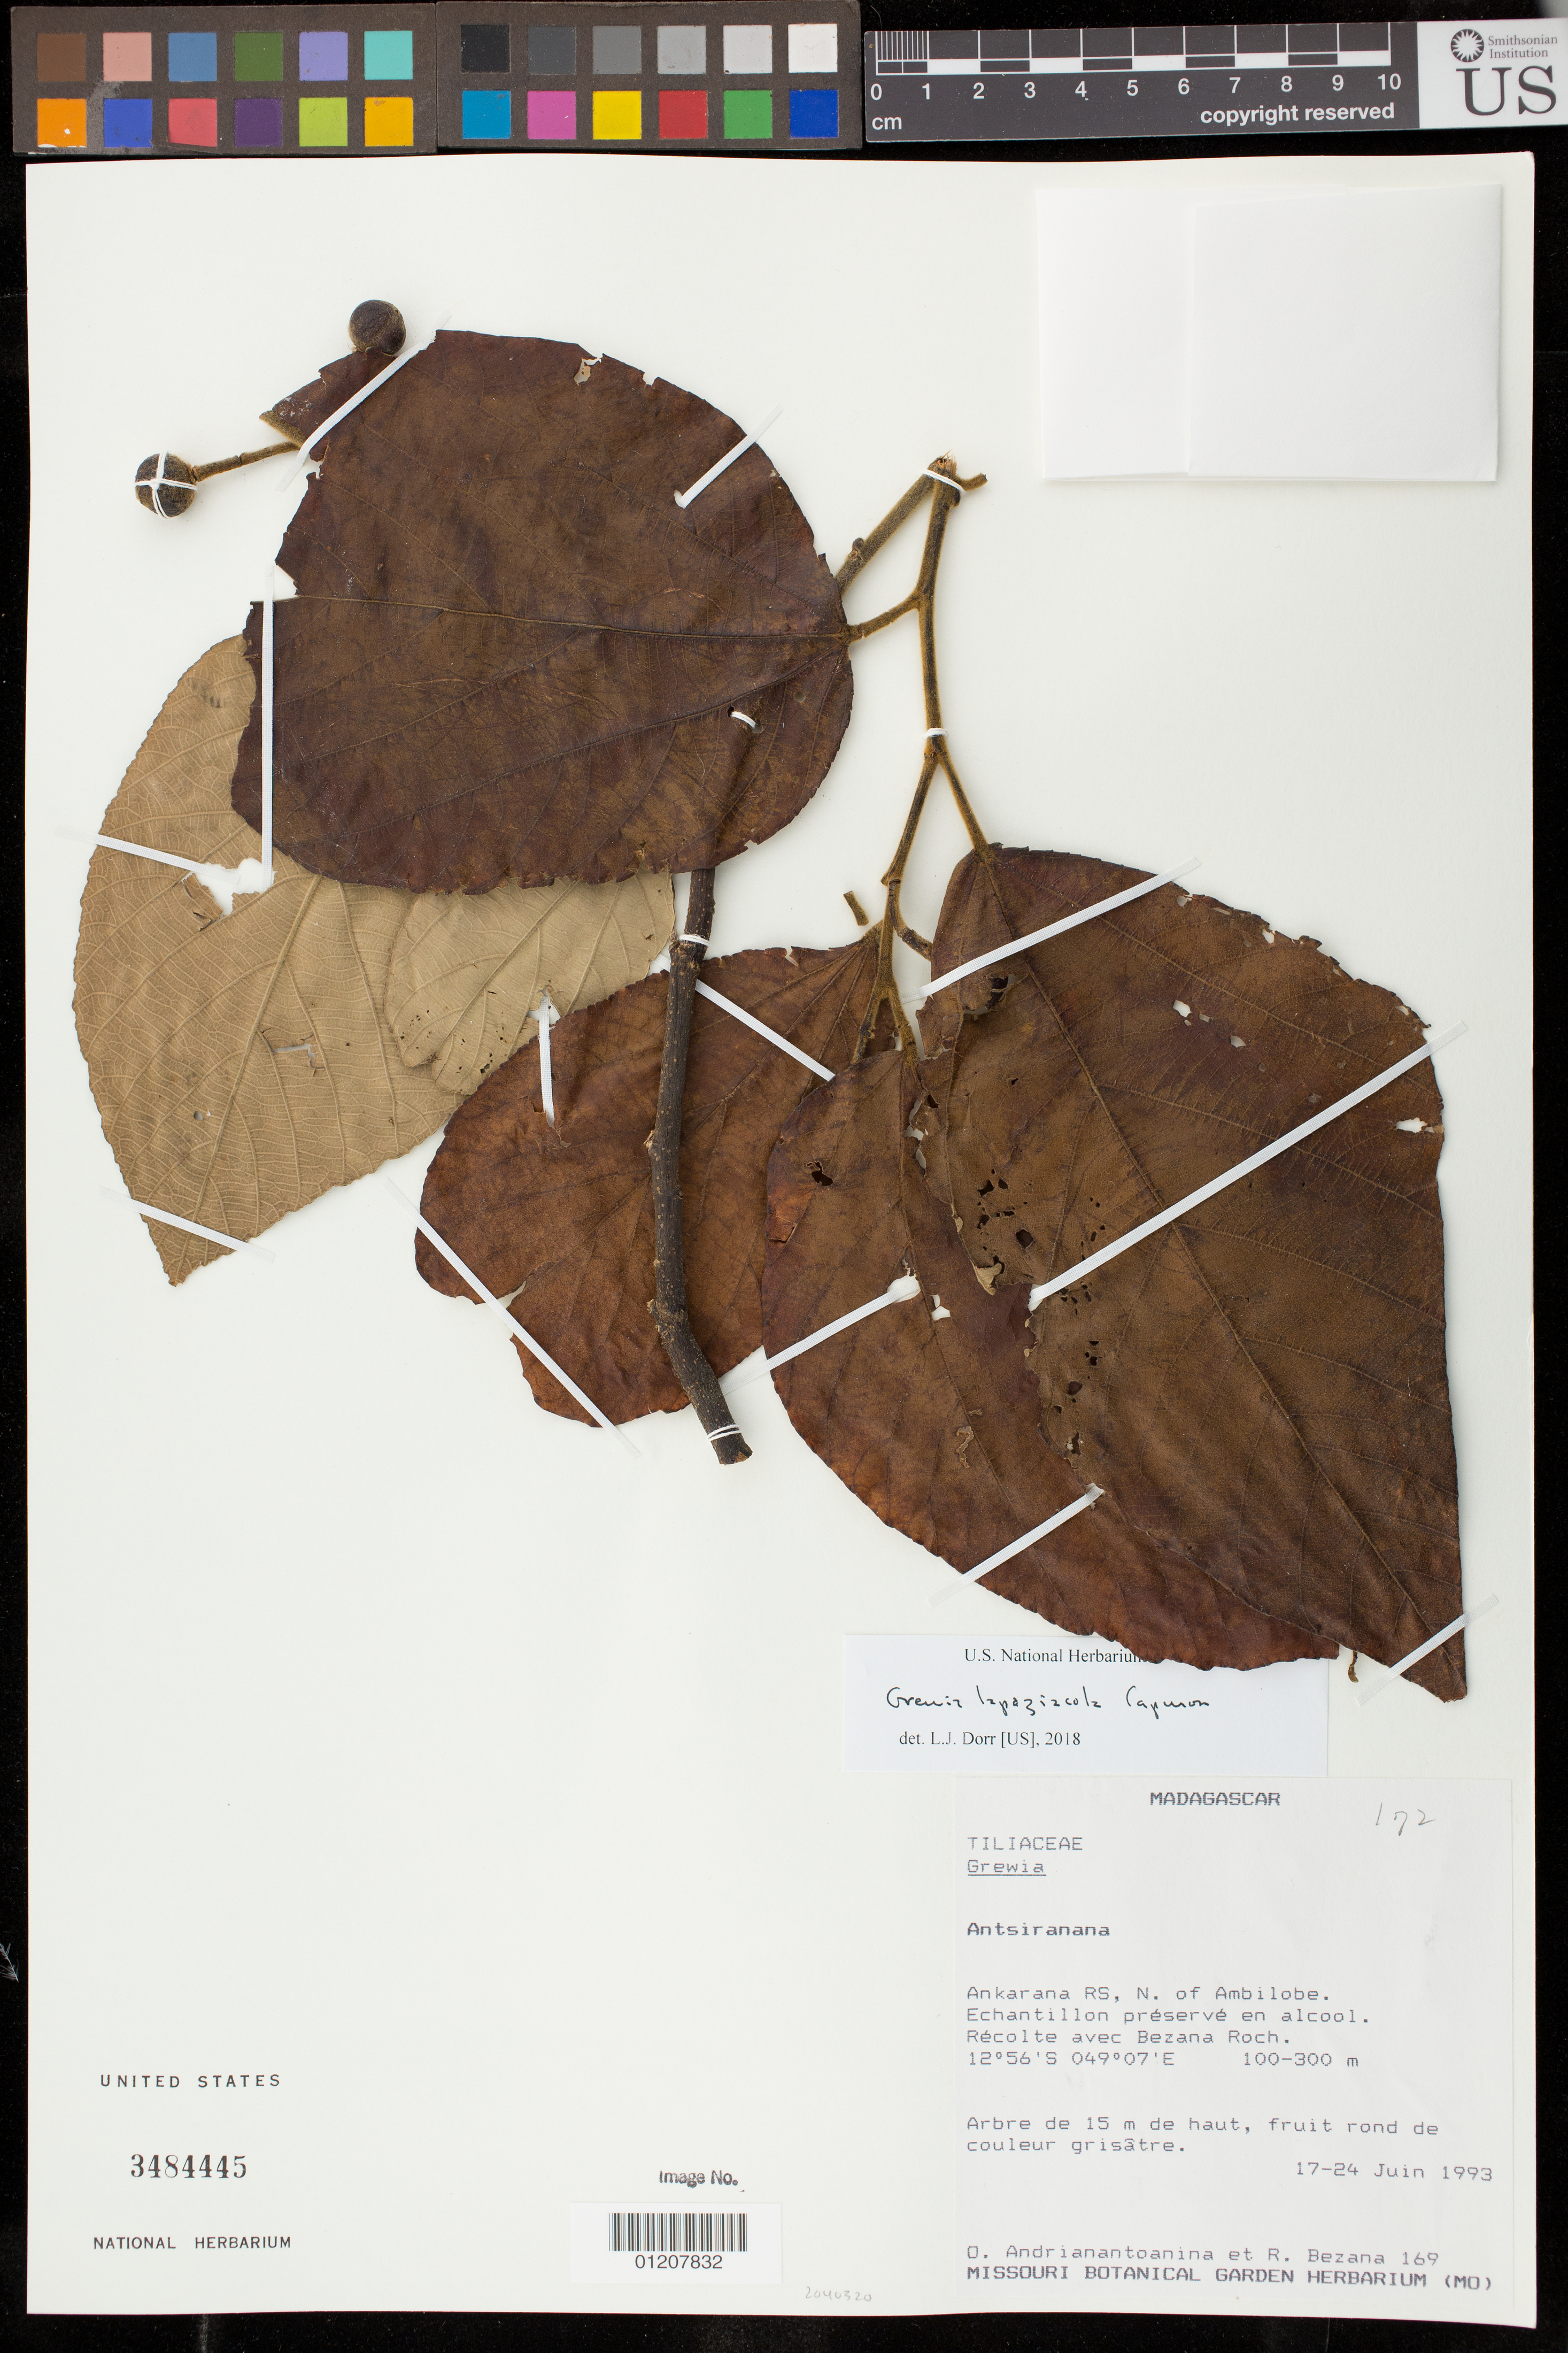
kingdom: Plantae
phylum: Tracheophyta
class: Magnoliopsida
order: Malvales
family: Malvaceae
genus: Grewia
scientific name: Grewia lapiazicola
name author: Capuron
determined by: Dorr, L. J., (BOT), Smithsonian Institution - National Museum of Natural History (UNITED STATES)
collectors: O. Andrianantoanina & R. Bezana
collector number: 169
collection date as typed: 17 Jun 1993 to 24 Jun 1993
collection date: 1993-06-17/1993-06-24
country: Madagascar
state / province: Diana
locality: Antsiranana. Ankarana RS, N. of Ambilobe..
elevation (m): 100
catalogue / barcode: US 3484445